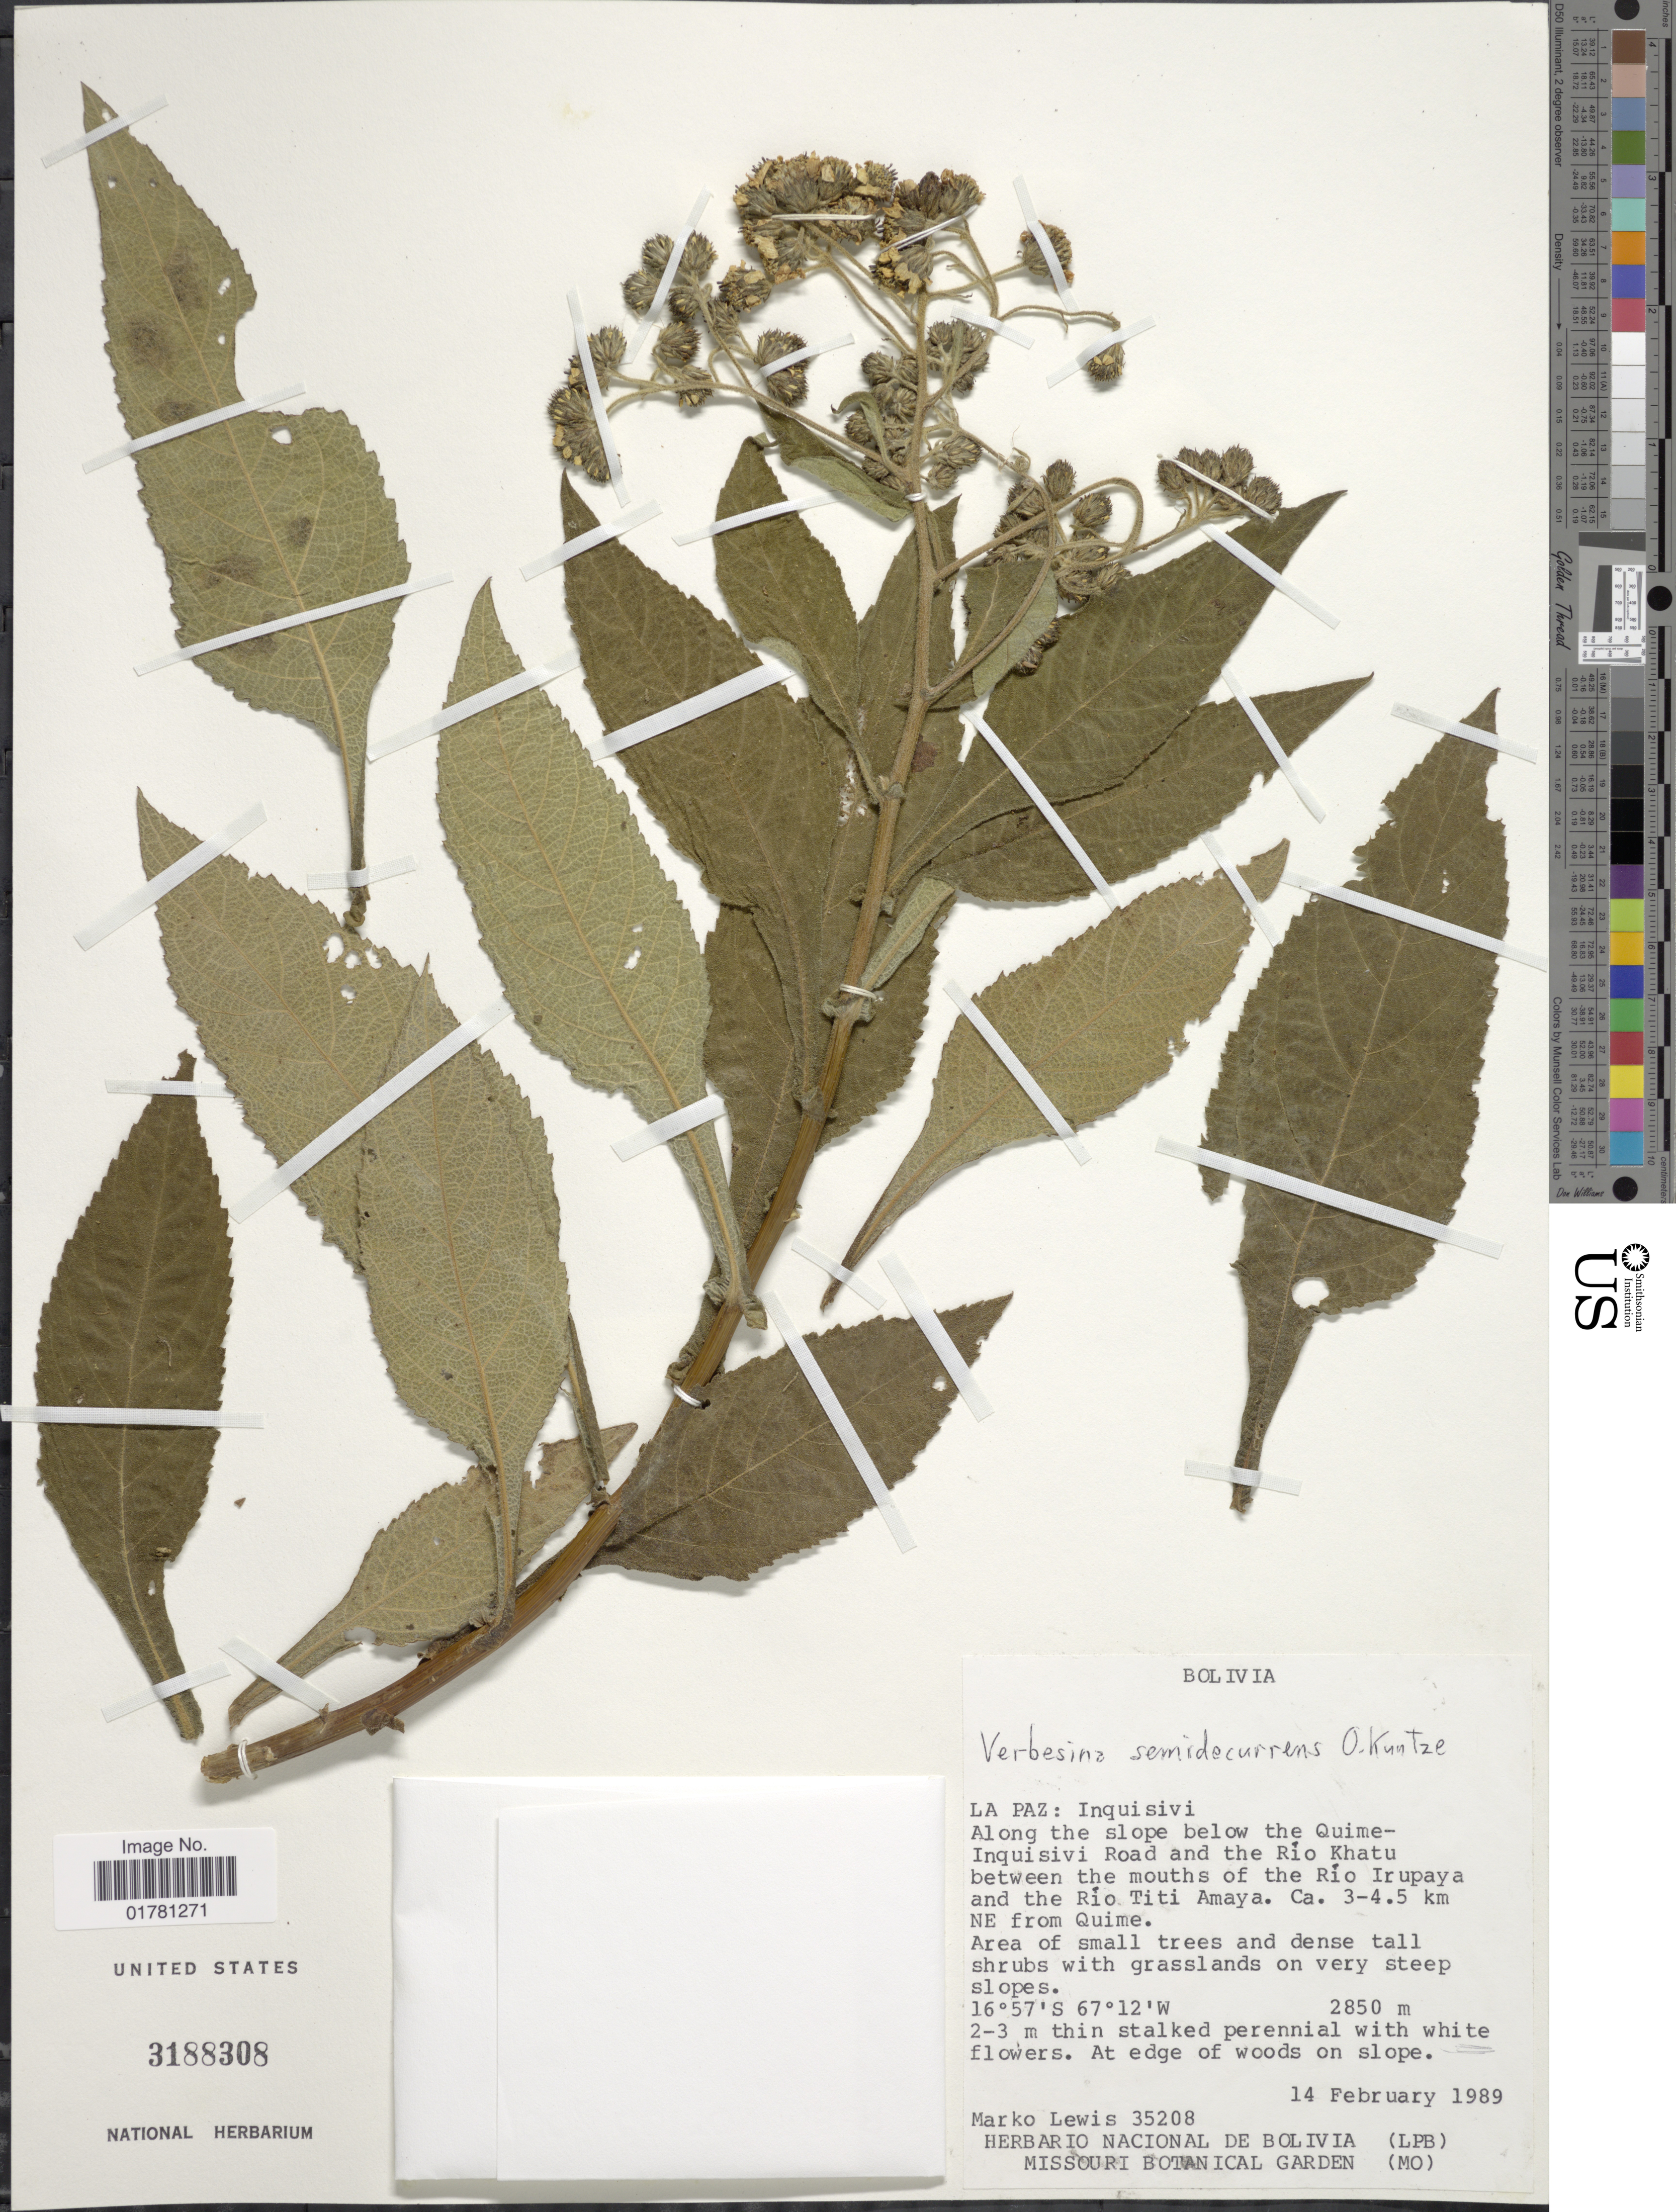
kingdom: Plantae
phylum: Tracheophyta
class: Magnoliopsida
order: Asterales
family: Asteraceae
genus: Verbesina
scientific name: Verbesina semidecurrens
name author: Kuntze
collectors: M. A. Lewis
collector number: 35208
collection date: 1989-02-14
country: Bolivia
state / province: La Paz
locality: Inquisivi, Inquisivi, Along the slope below the Quime-Inquisivi Road and the Río Khatu between the mouths of the Tío Irupaya and the Río Titi Amaya. Ca. 3-4.5 km NE from Quime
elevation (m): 2850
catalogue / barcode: US 3188308